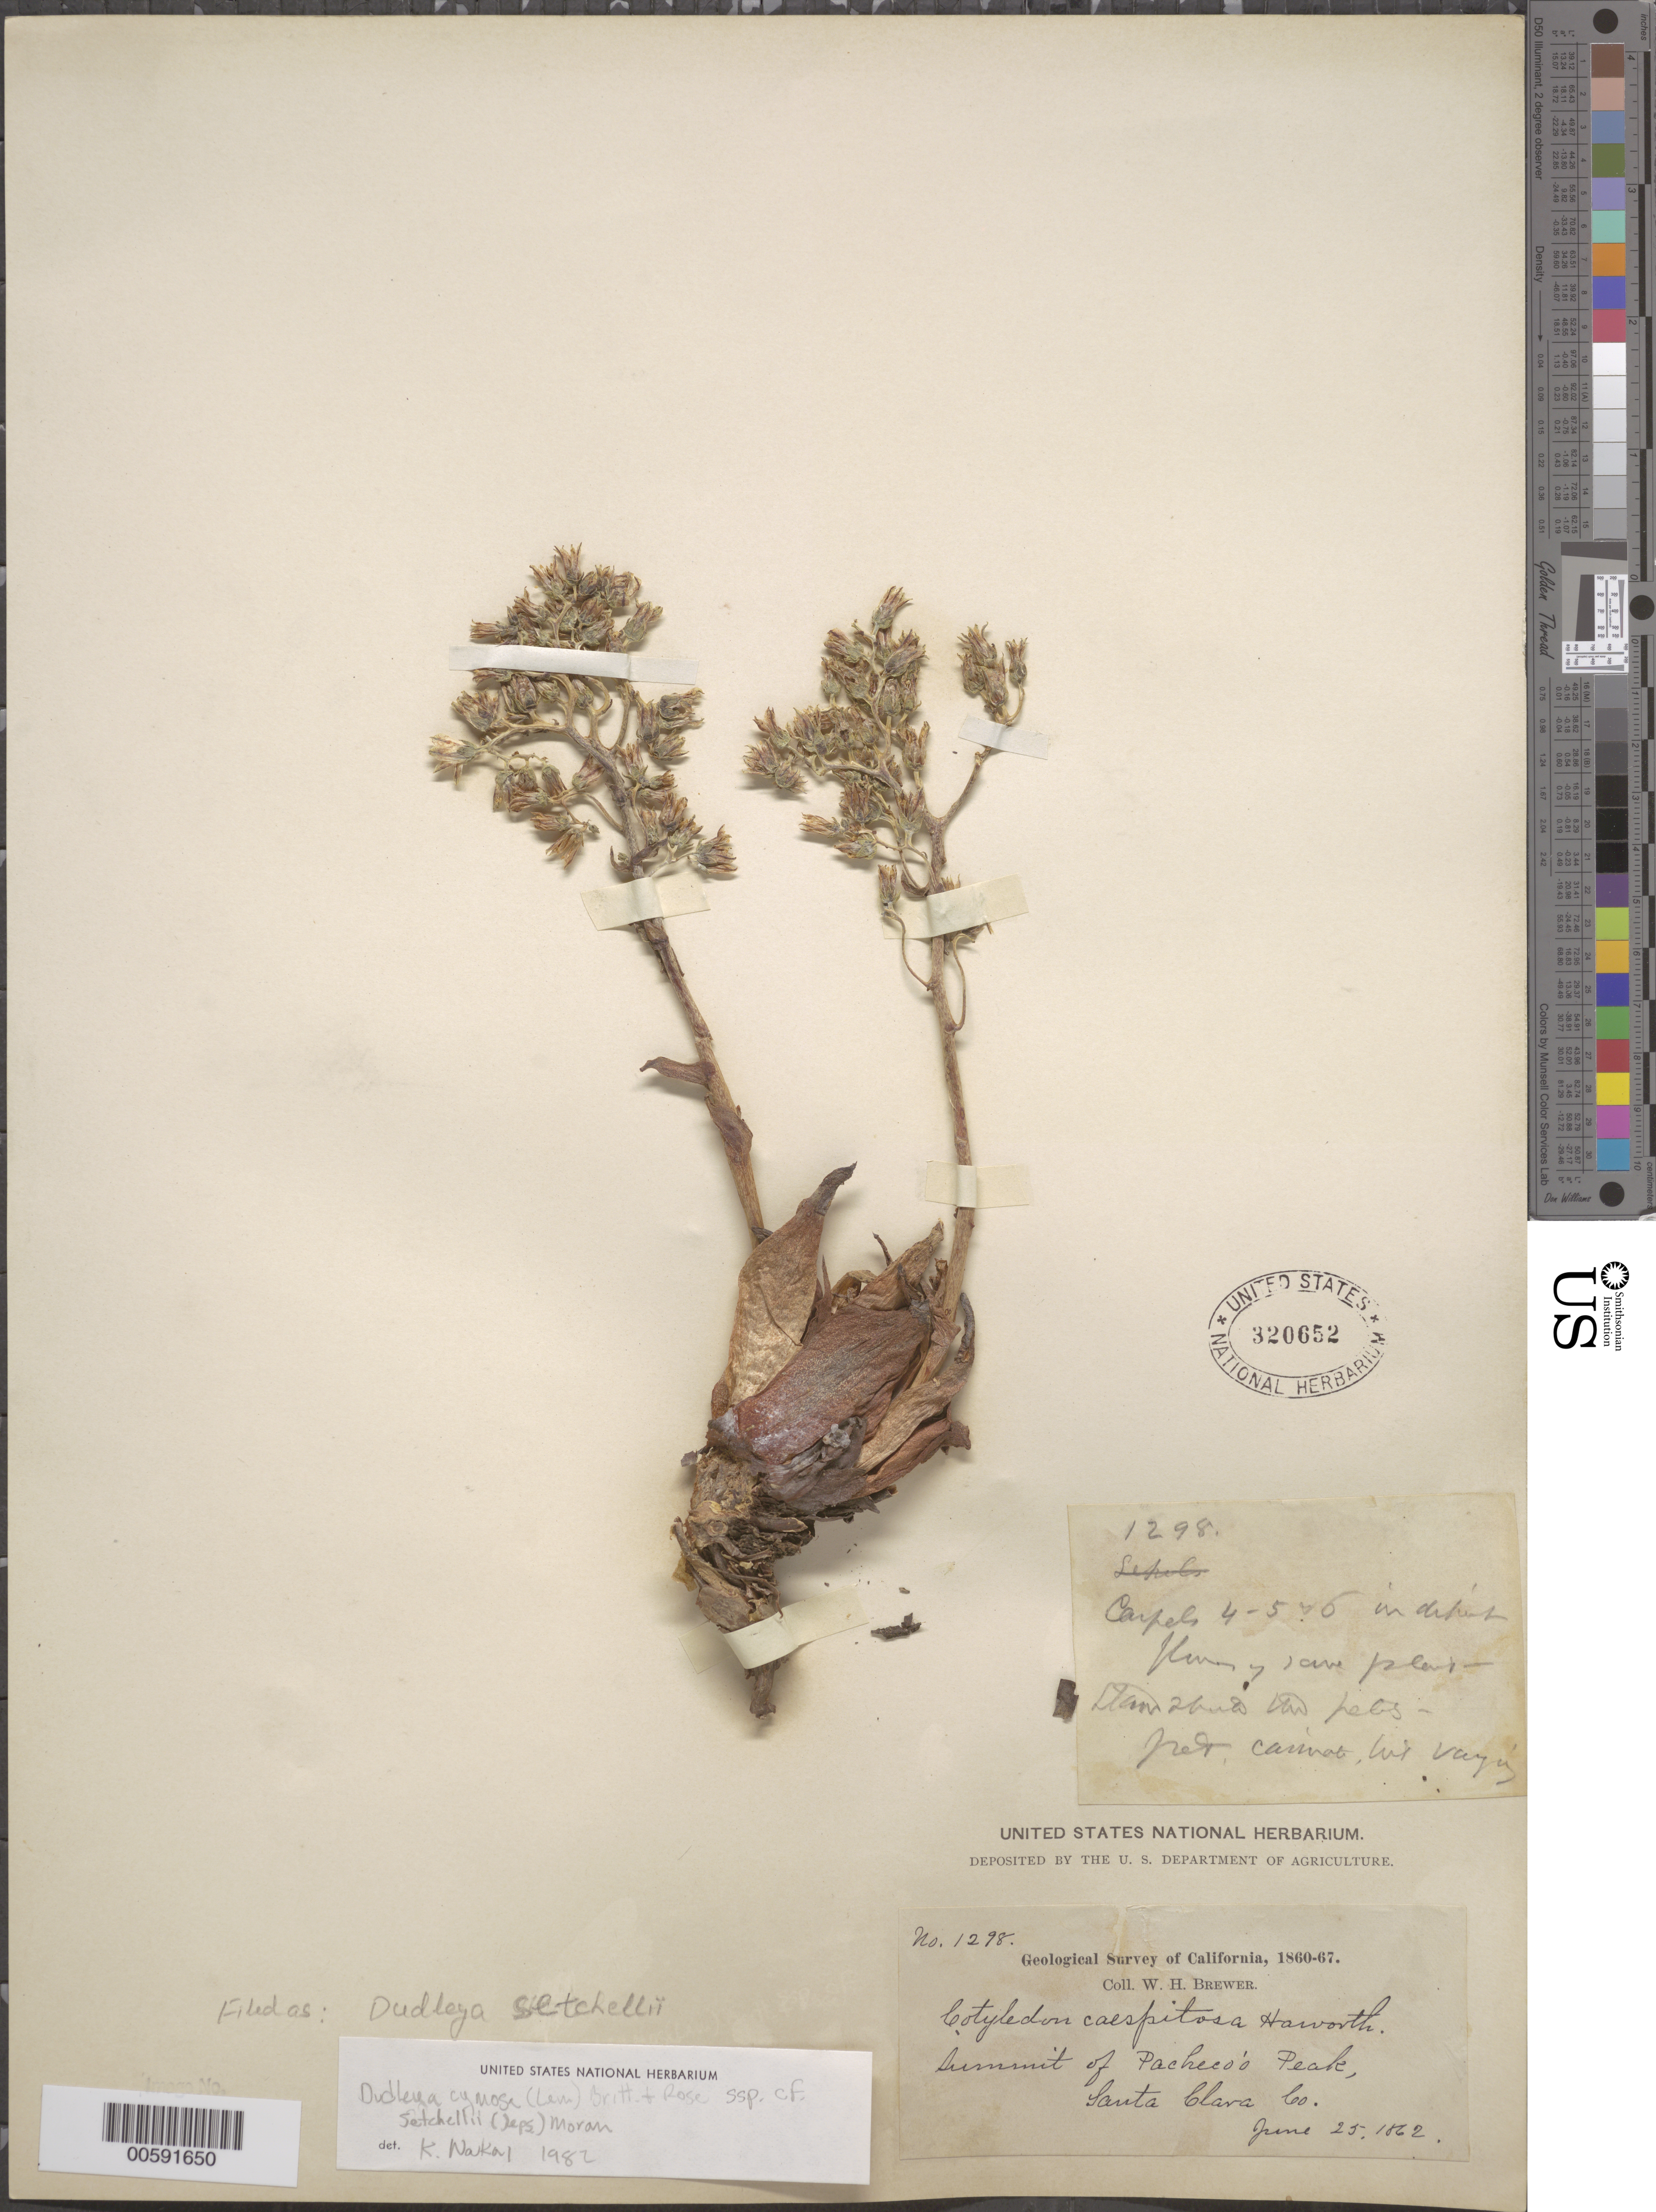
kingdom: Plantae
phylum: Tracheophyta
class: Magnoliopsida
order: Saxifragales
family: Crassulaceae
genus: Dudleya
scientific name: Dudleya setchellii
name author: (Jeps.) Britton & Rose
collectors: W. H. Brewer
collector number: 1298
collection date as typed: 25 Jun 1862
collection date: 1862-06-25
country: United States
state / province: California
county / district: Santa Clara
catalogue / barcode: US 320652